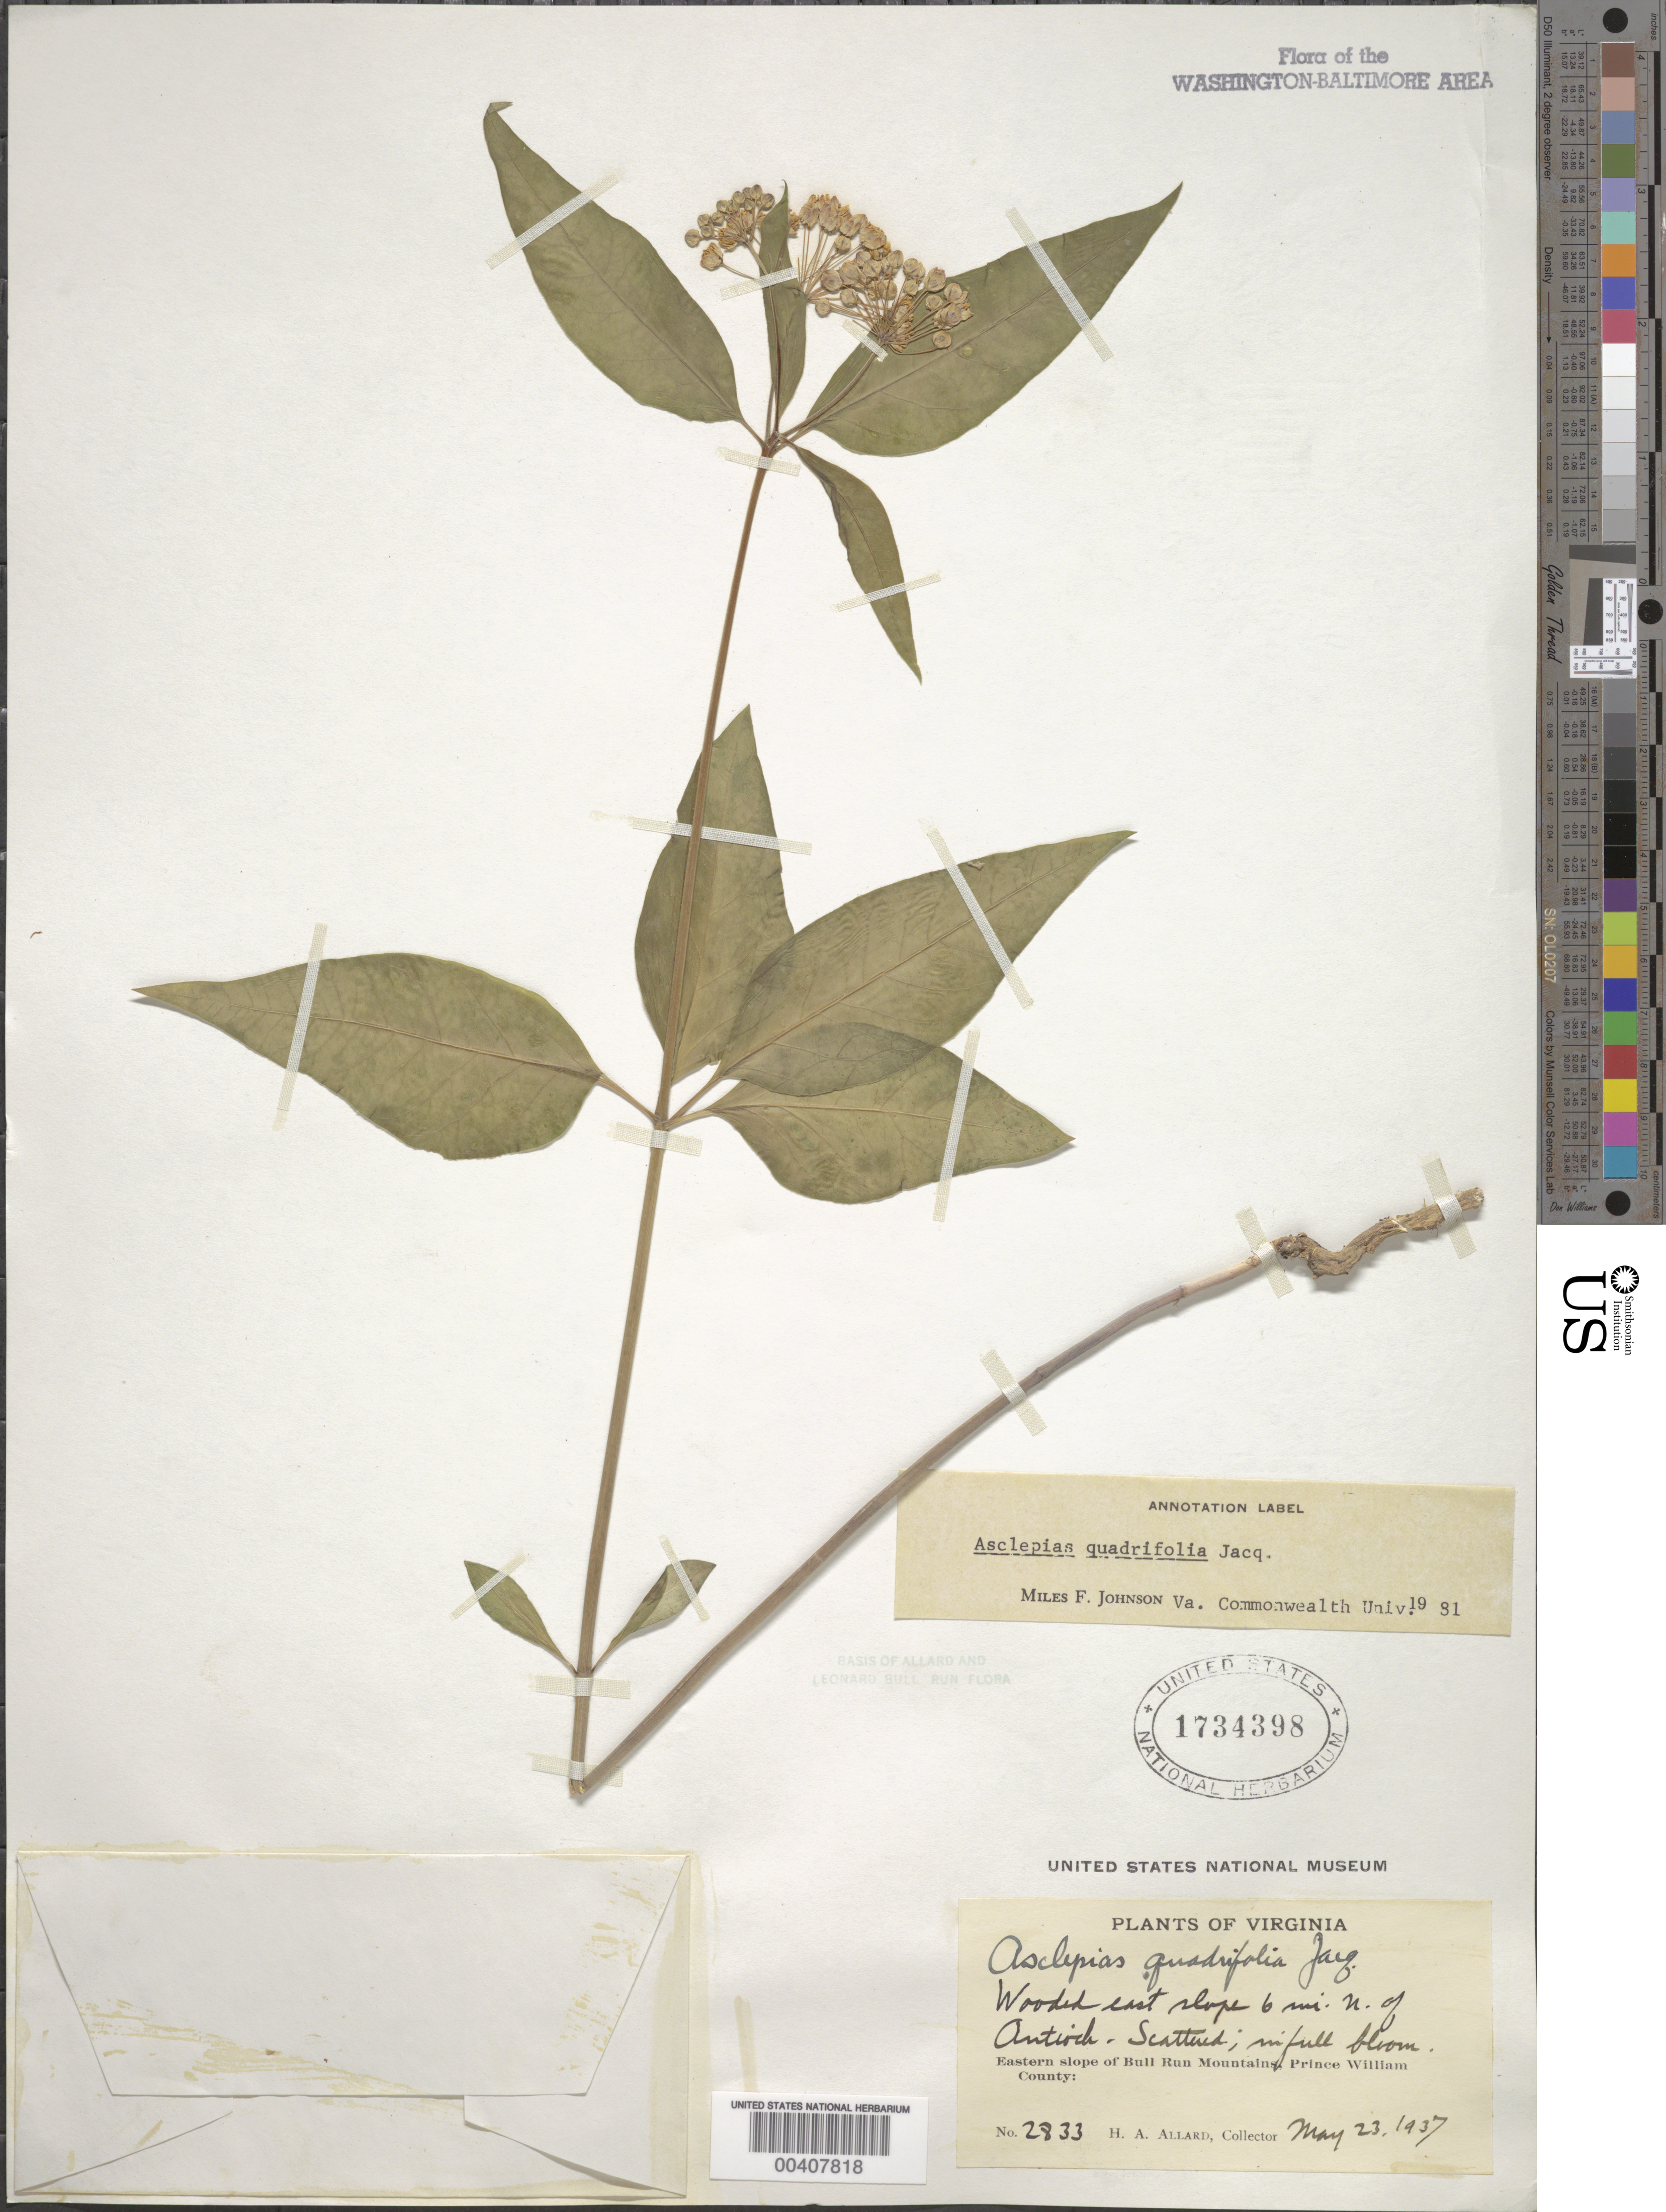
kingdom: Plantae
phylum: Tracheophyta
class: Magnoliopsida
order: Gentianales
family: Apocynaceae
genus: Asclepias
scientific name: Asclepias quadrifolia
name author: Jacq.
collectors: H. A. Allard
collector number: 2833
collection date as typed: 23 May 1937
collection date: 1937-05-23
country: United States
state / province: Virginia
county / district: Prince William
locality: North of Antioch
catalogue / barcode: US 1734398